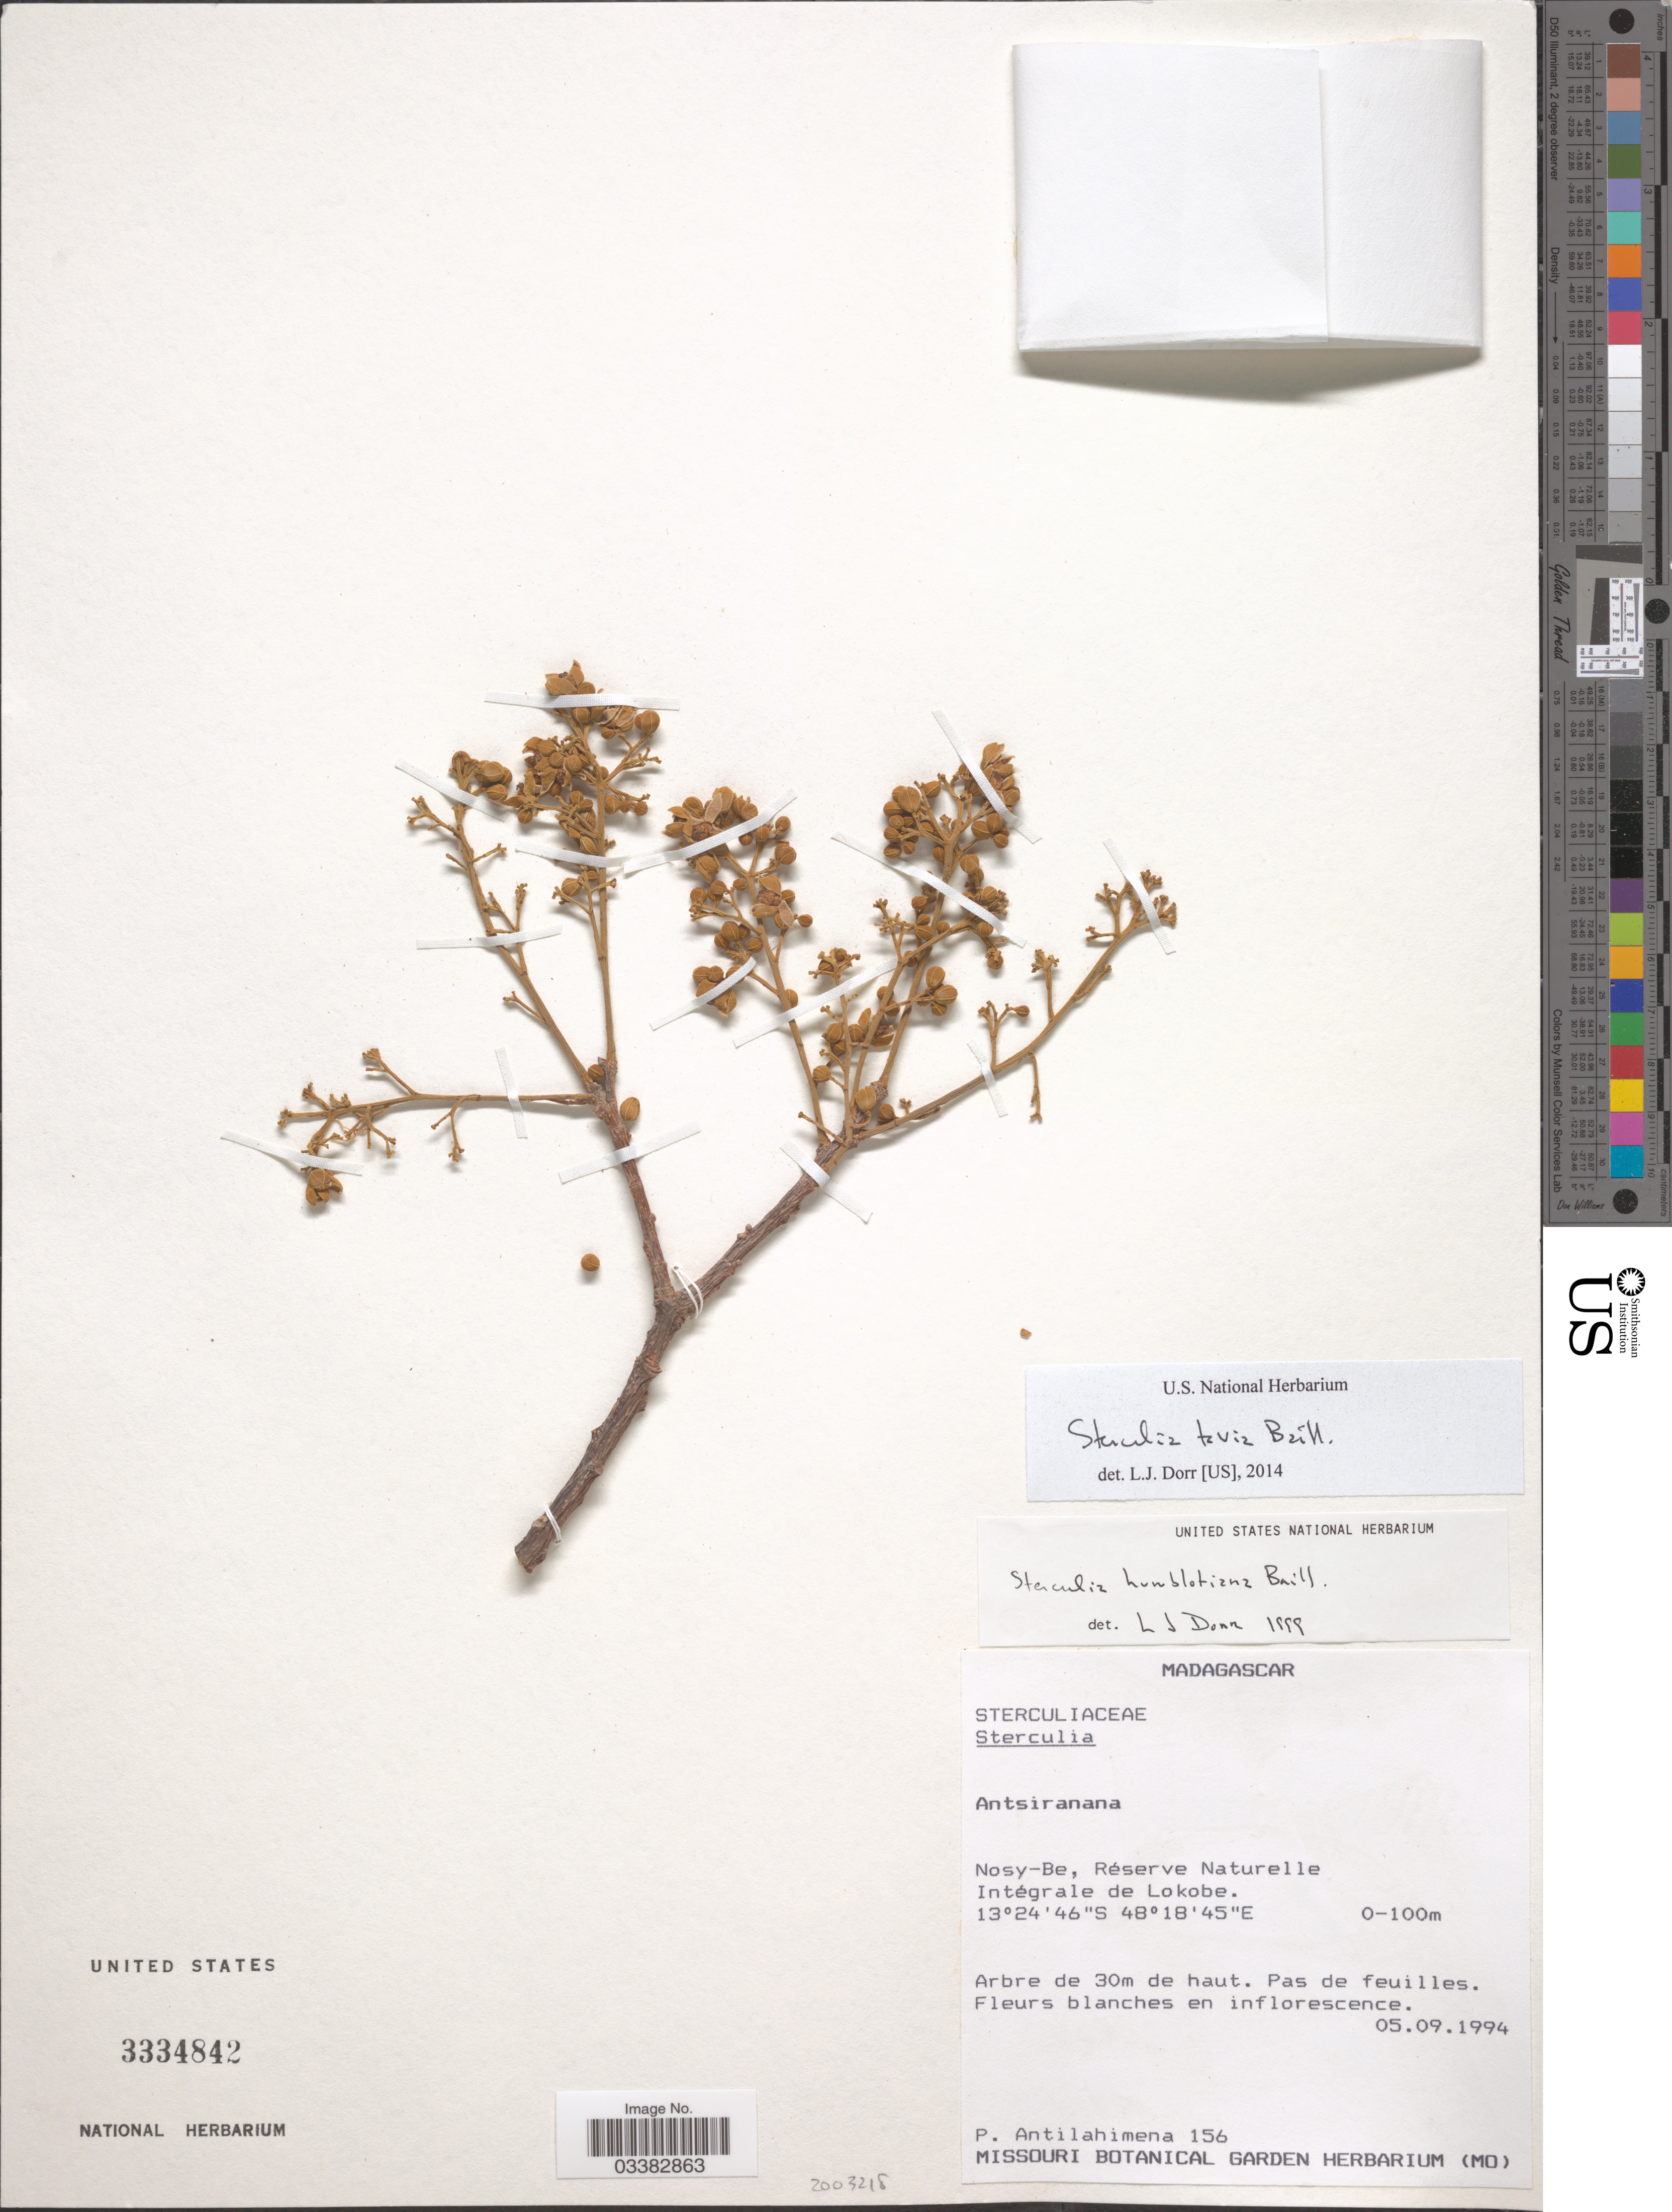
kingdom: Plantae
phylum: Tracheophyta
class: Magnoliopsida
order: Malvales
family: Malvaceae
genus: Sterculia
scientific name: Sterculia tavia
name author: Baill.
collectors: P. Antilahimena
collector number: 156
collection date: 1994-09-05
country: Madagascar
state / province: Diana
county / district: Nosy Be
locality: Nosy-Be, Réserve Naturelle. Intégrale de Lokobe.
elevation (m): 0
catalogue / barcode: US 3334842